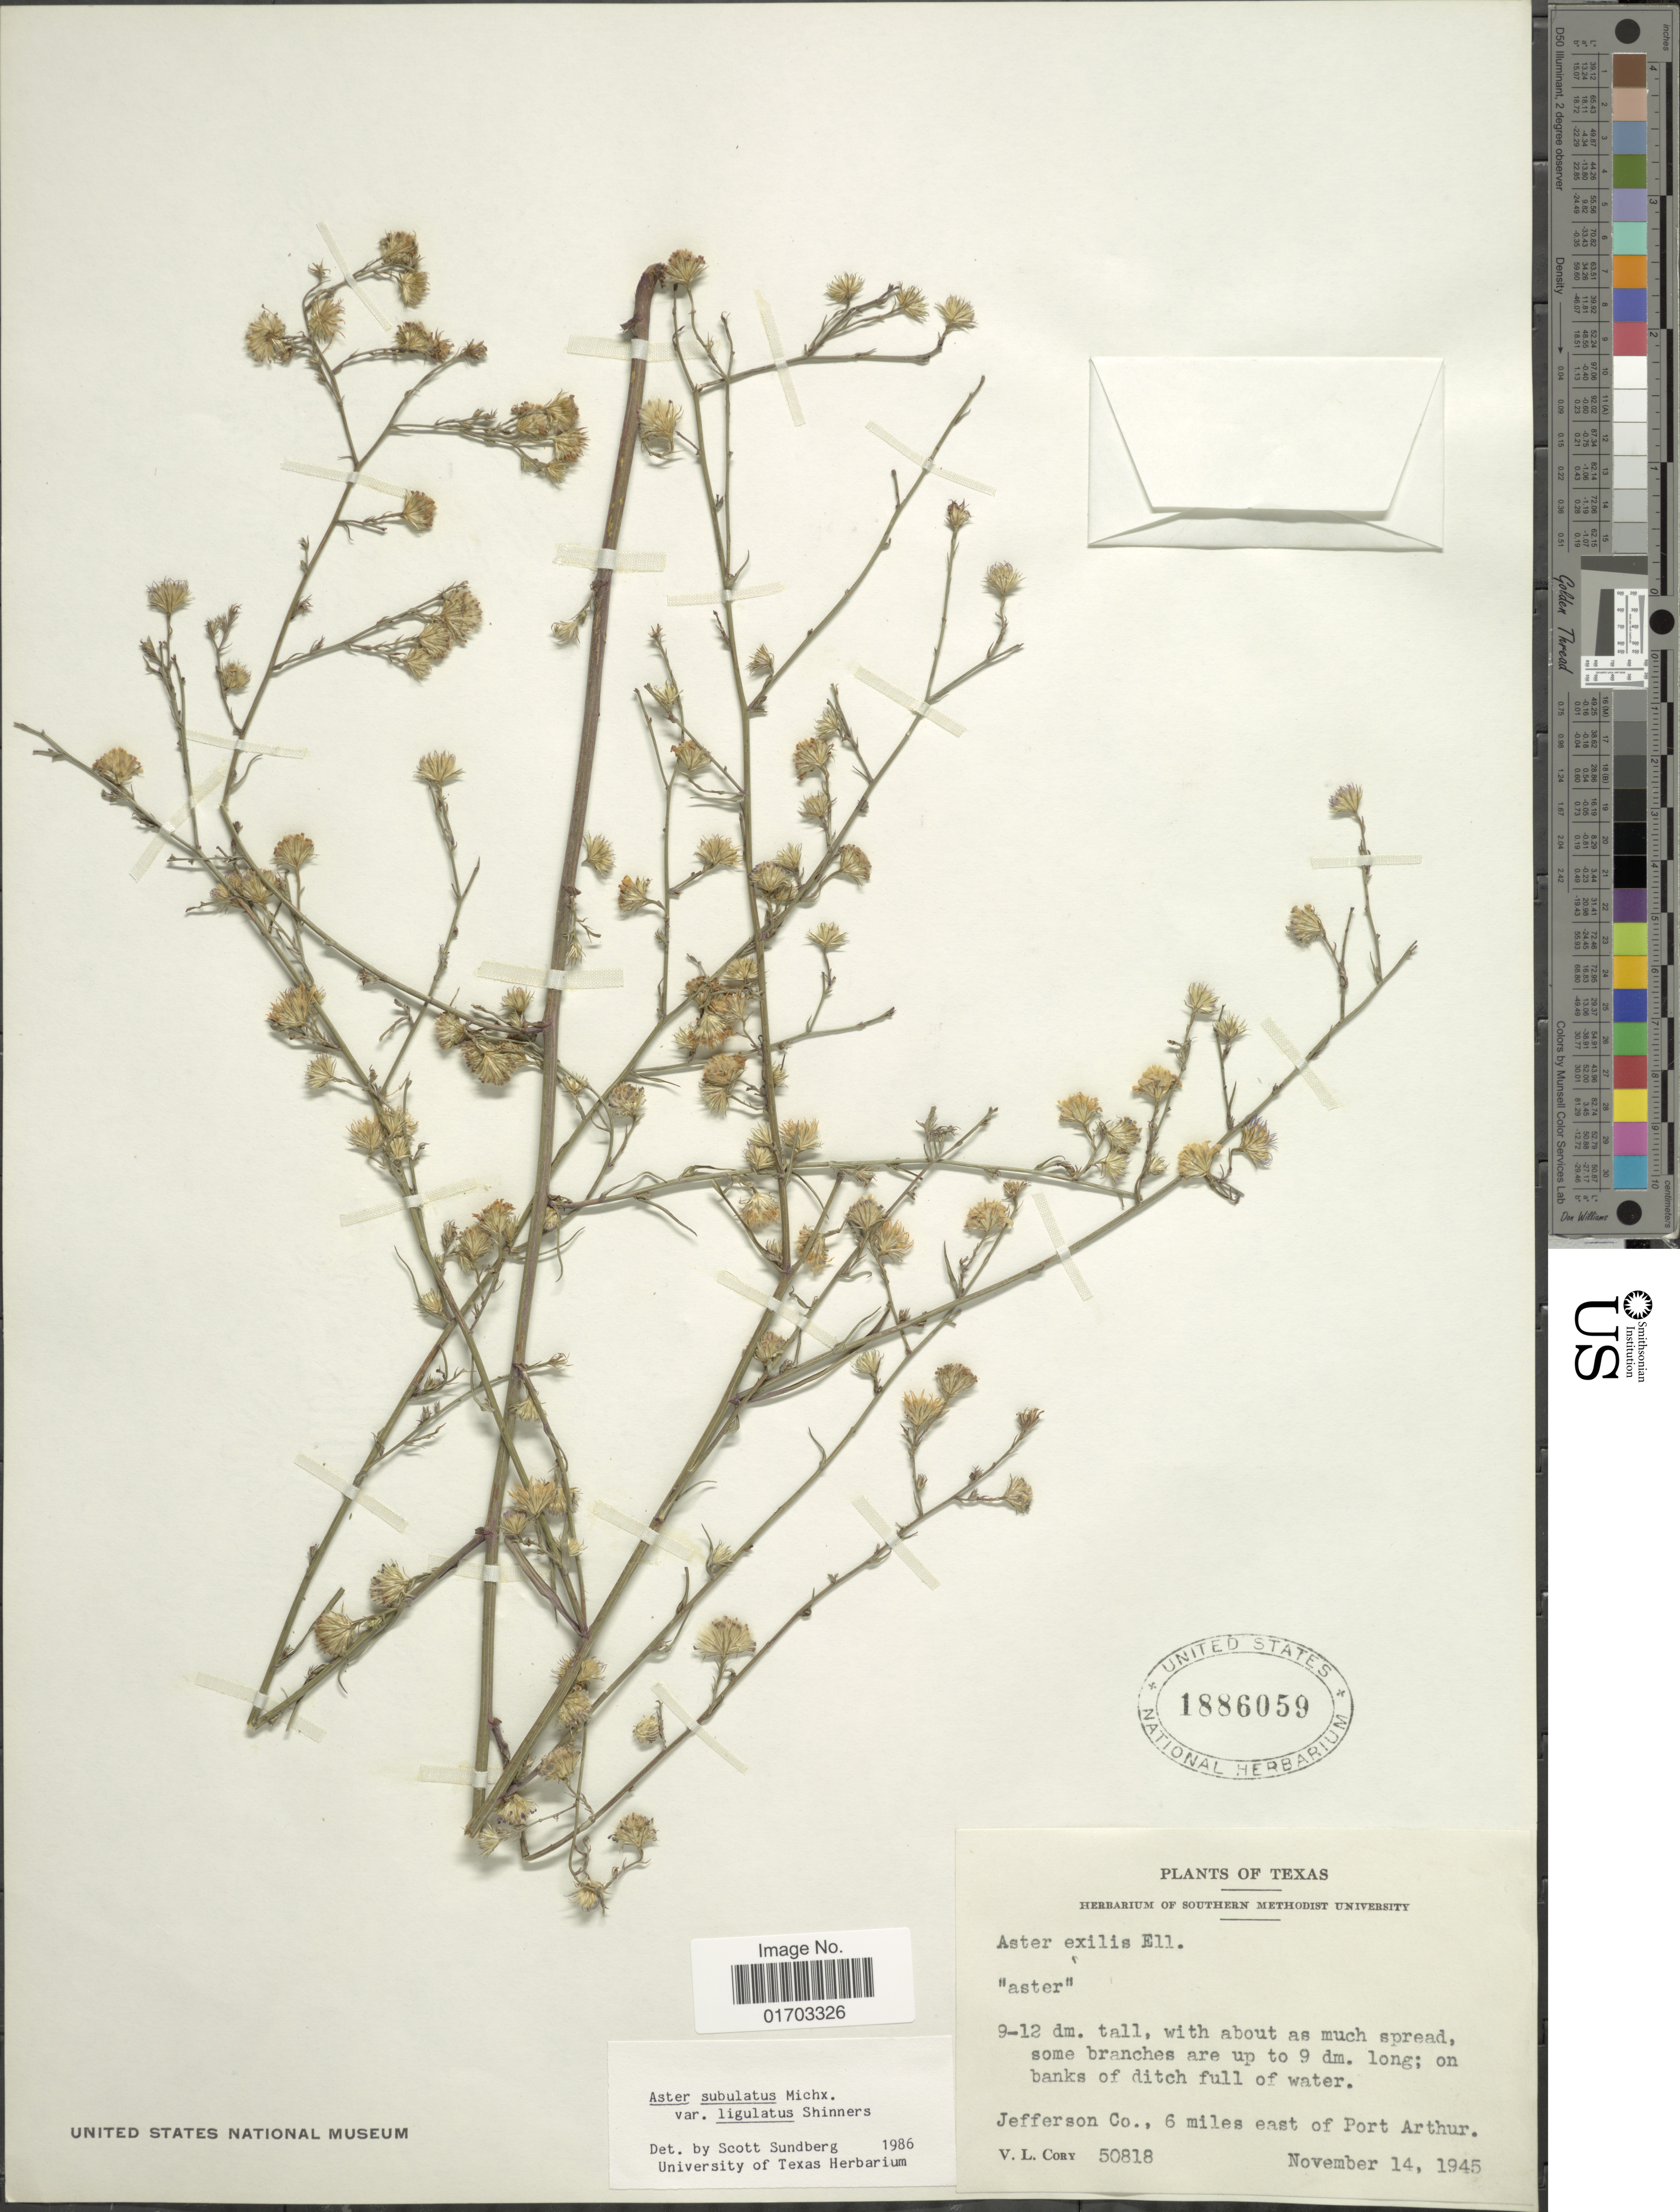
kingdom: Plantae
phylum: Tracheophyta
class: Magnoliopsida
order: Asterales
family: Asteraceae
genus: Symphyotrichum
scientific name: Symphyotrichum subulatum var. ligulatum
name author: (Shinners) S.D. Sundb.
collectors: V. Cory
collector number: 50818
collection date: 1945-11-14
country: United States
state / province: Texas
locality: On banks of ditch full of water, Jefferson Co., 6 miles east of Port Arthur.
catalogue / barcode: US 1886059